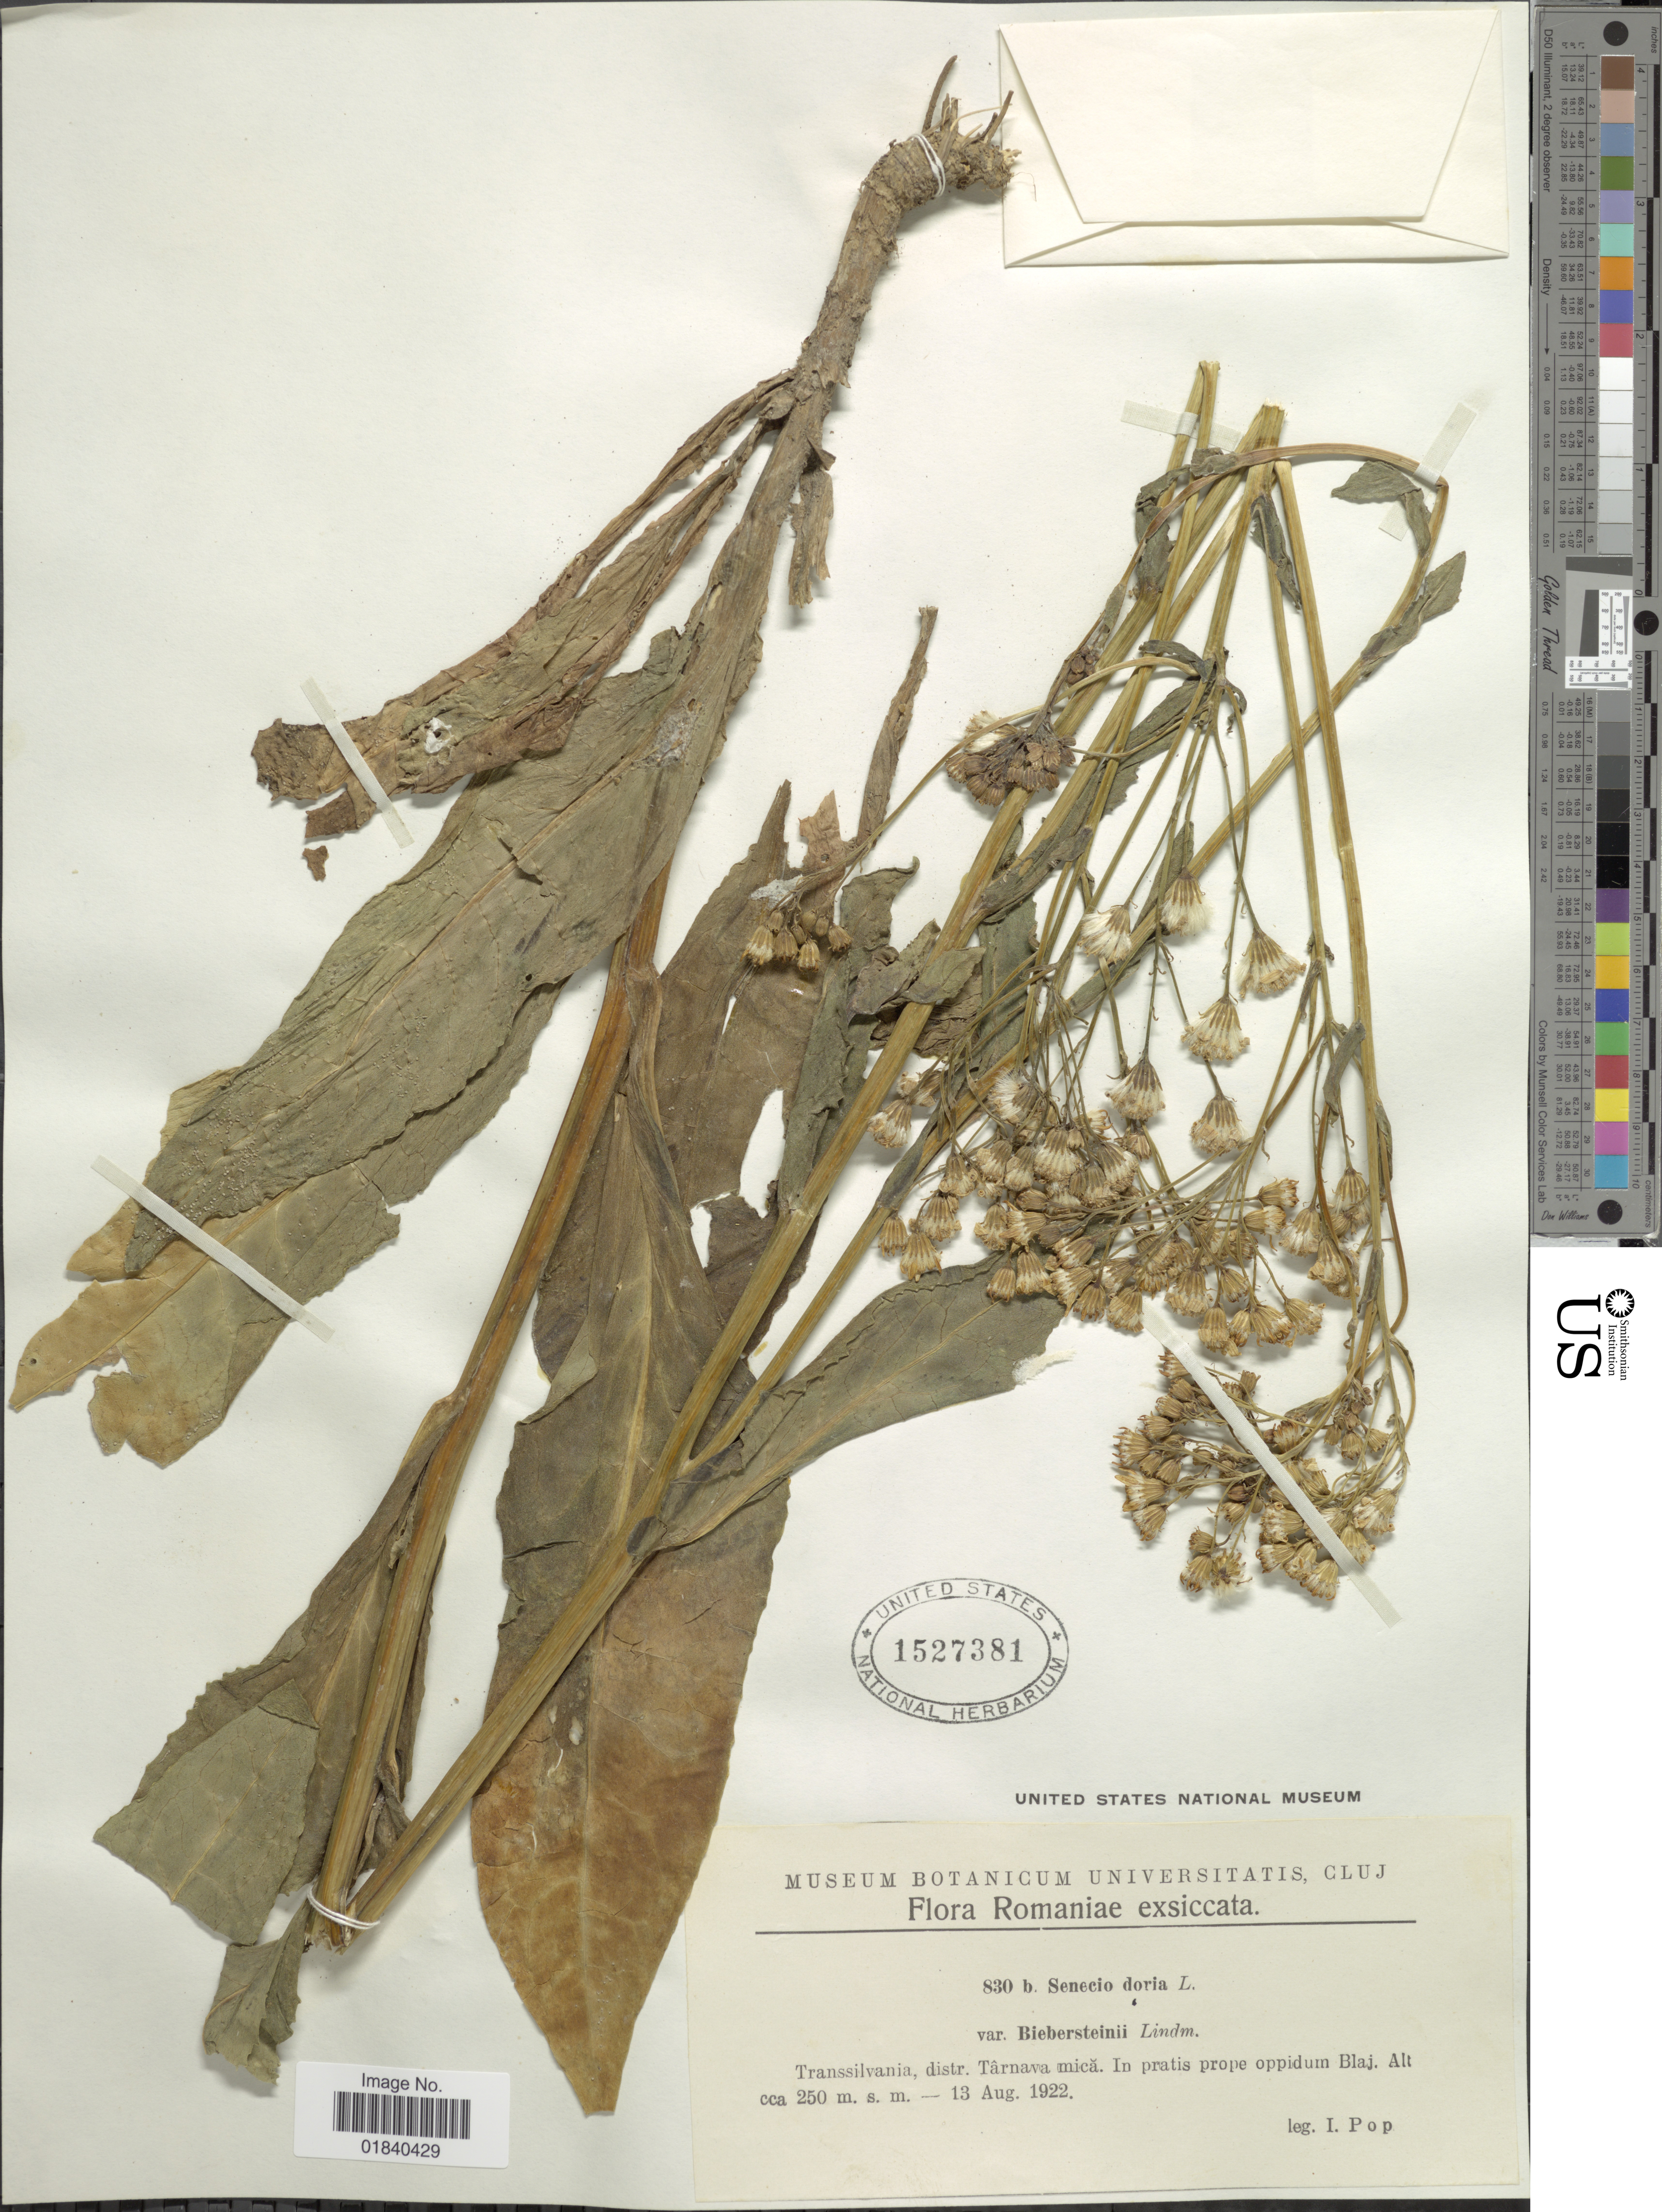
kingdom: Plantae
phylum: Tracheophyta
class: Magnoliopsida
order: Asterales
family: Asteraceae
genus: Senecio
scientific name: Senecio doria L.. nom. cons.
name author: L.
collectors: I. Pop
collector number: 830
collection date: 1922-08-13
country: Romania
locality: Romaniae. Transsilvania, distr. Tarnava mica. In pratis prope oppidum Blaj.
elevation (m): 250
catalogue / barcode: US 1527381